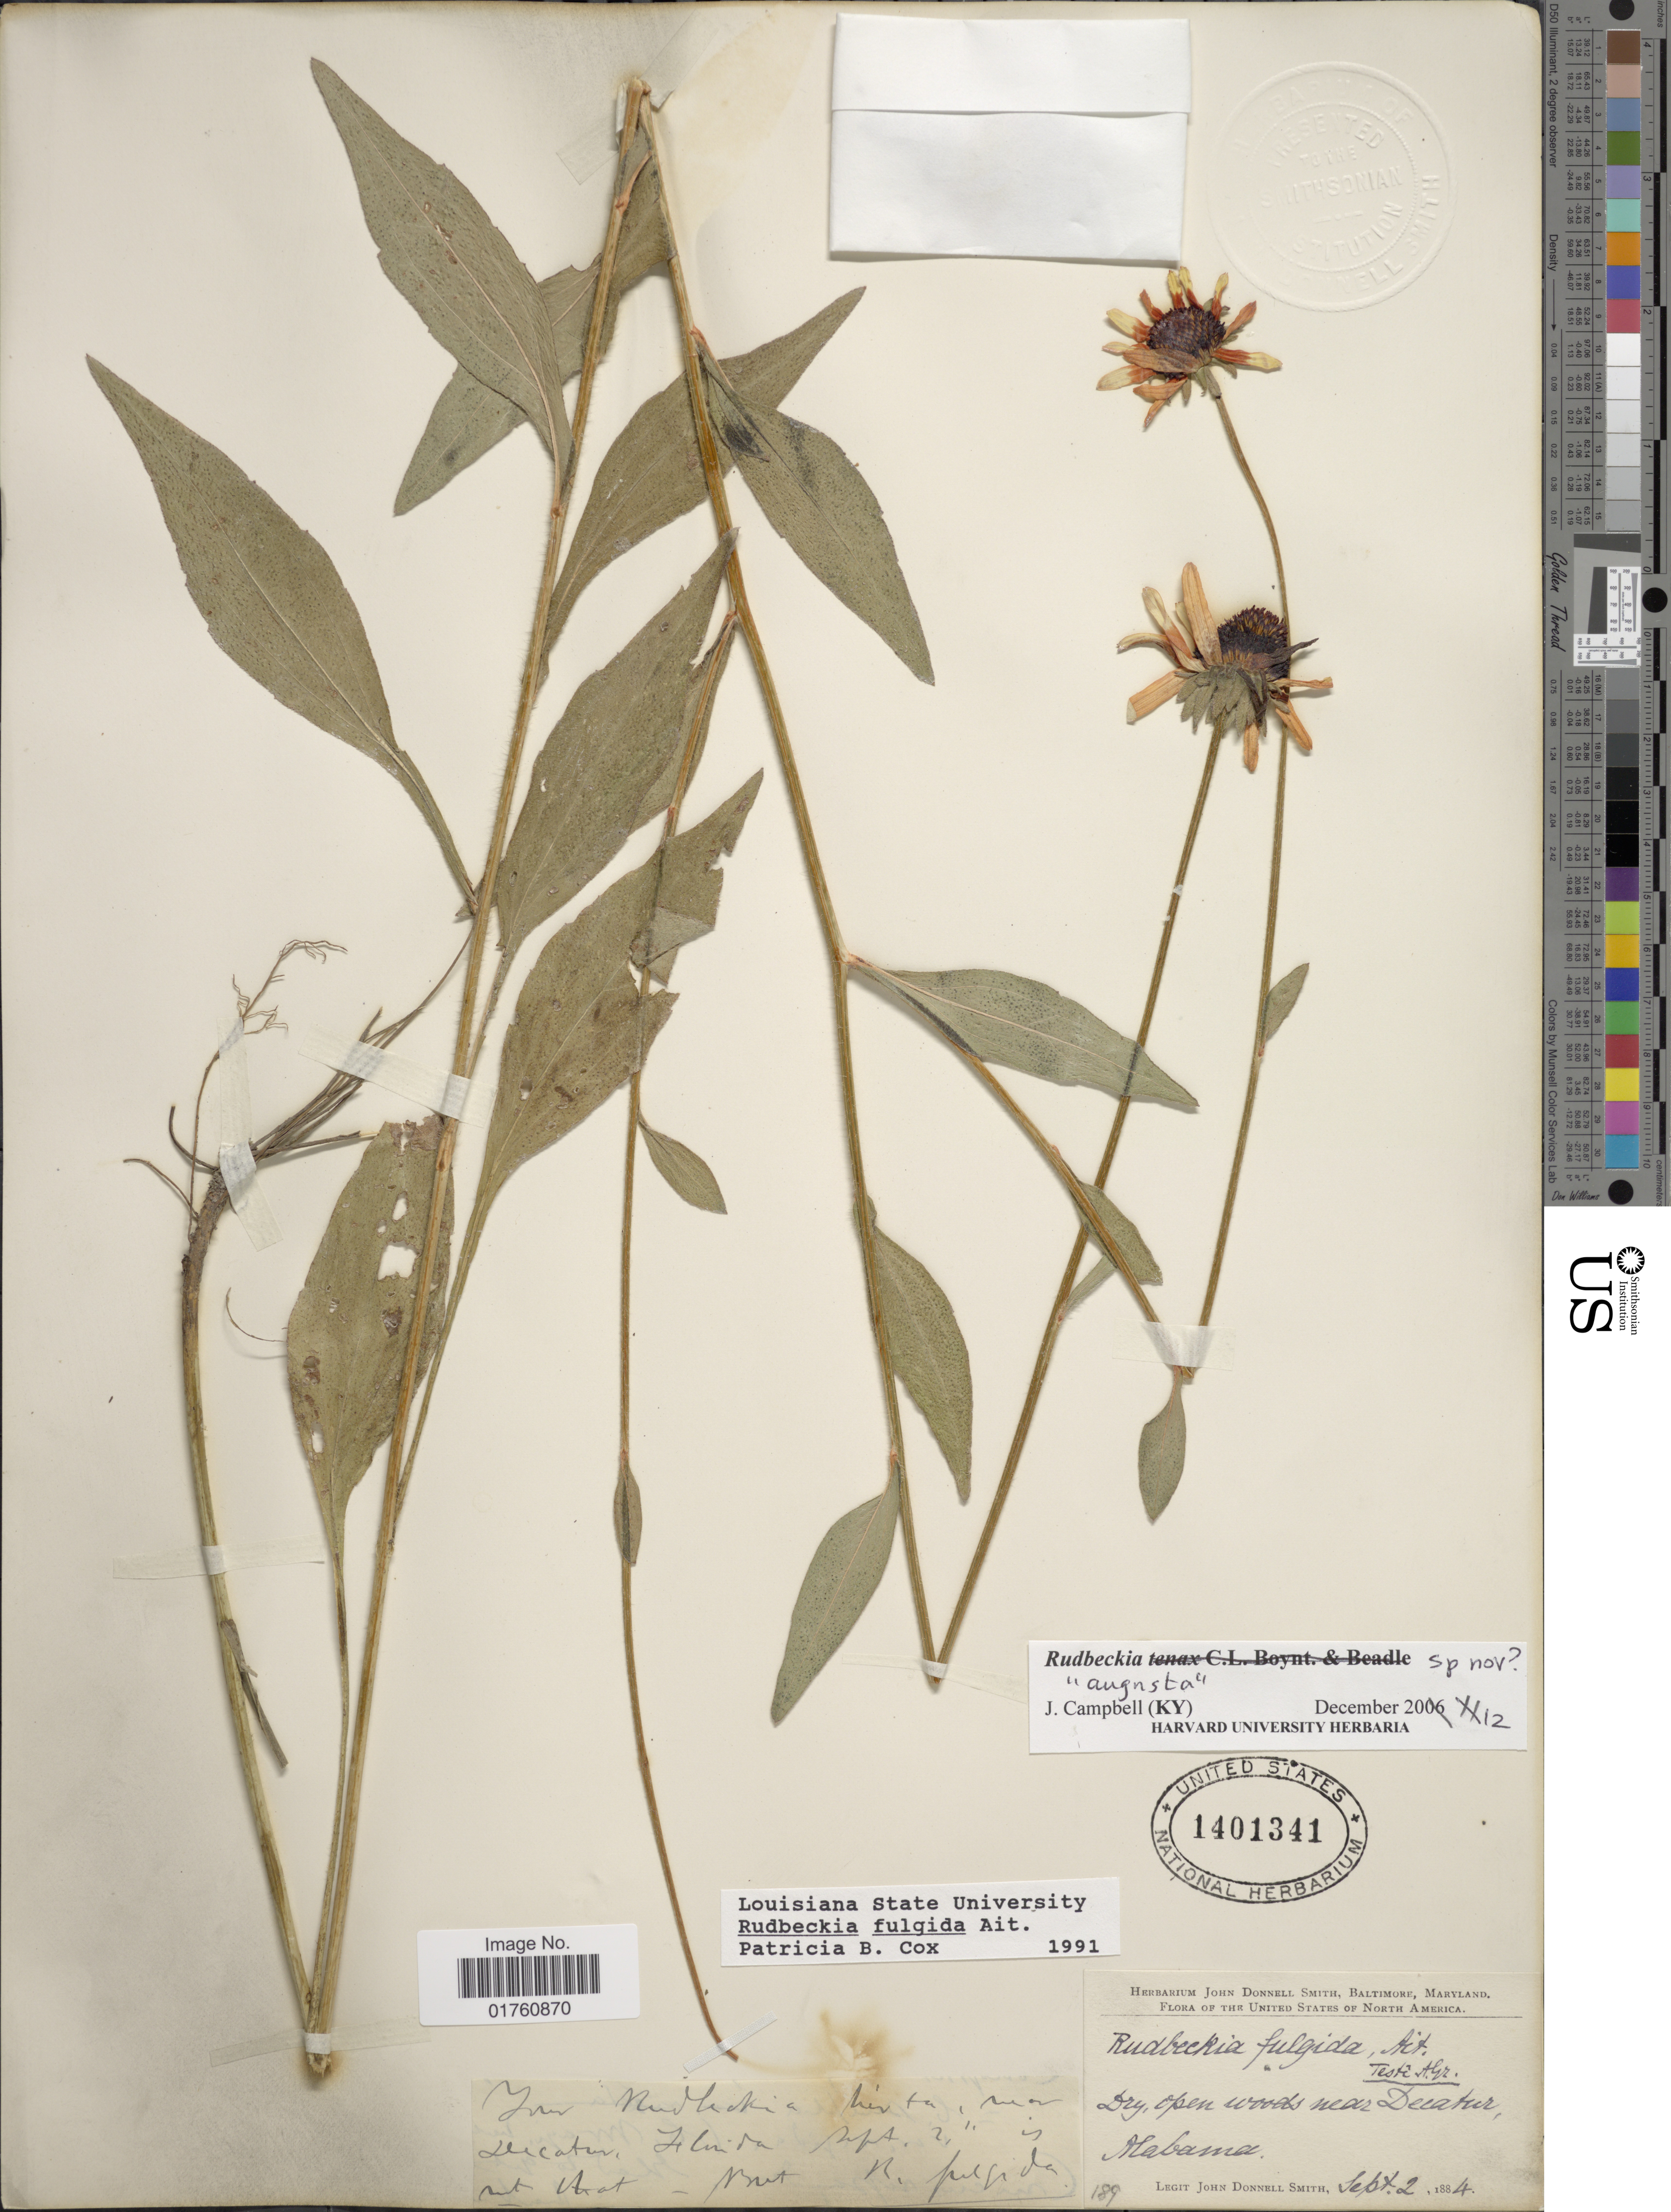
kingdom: Plantae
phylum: Tracheophyta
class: Magnoliopsida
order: Asterales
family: Asteraceae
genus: Rudbeckia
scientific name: Rudbeckia fulgida aff. tenax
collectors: J. Donnell Smith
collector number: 189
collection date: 1884-09-02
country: United States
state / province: Alabama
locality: Dry, open woods near Decatur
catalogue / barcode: US 1401341